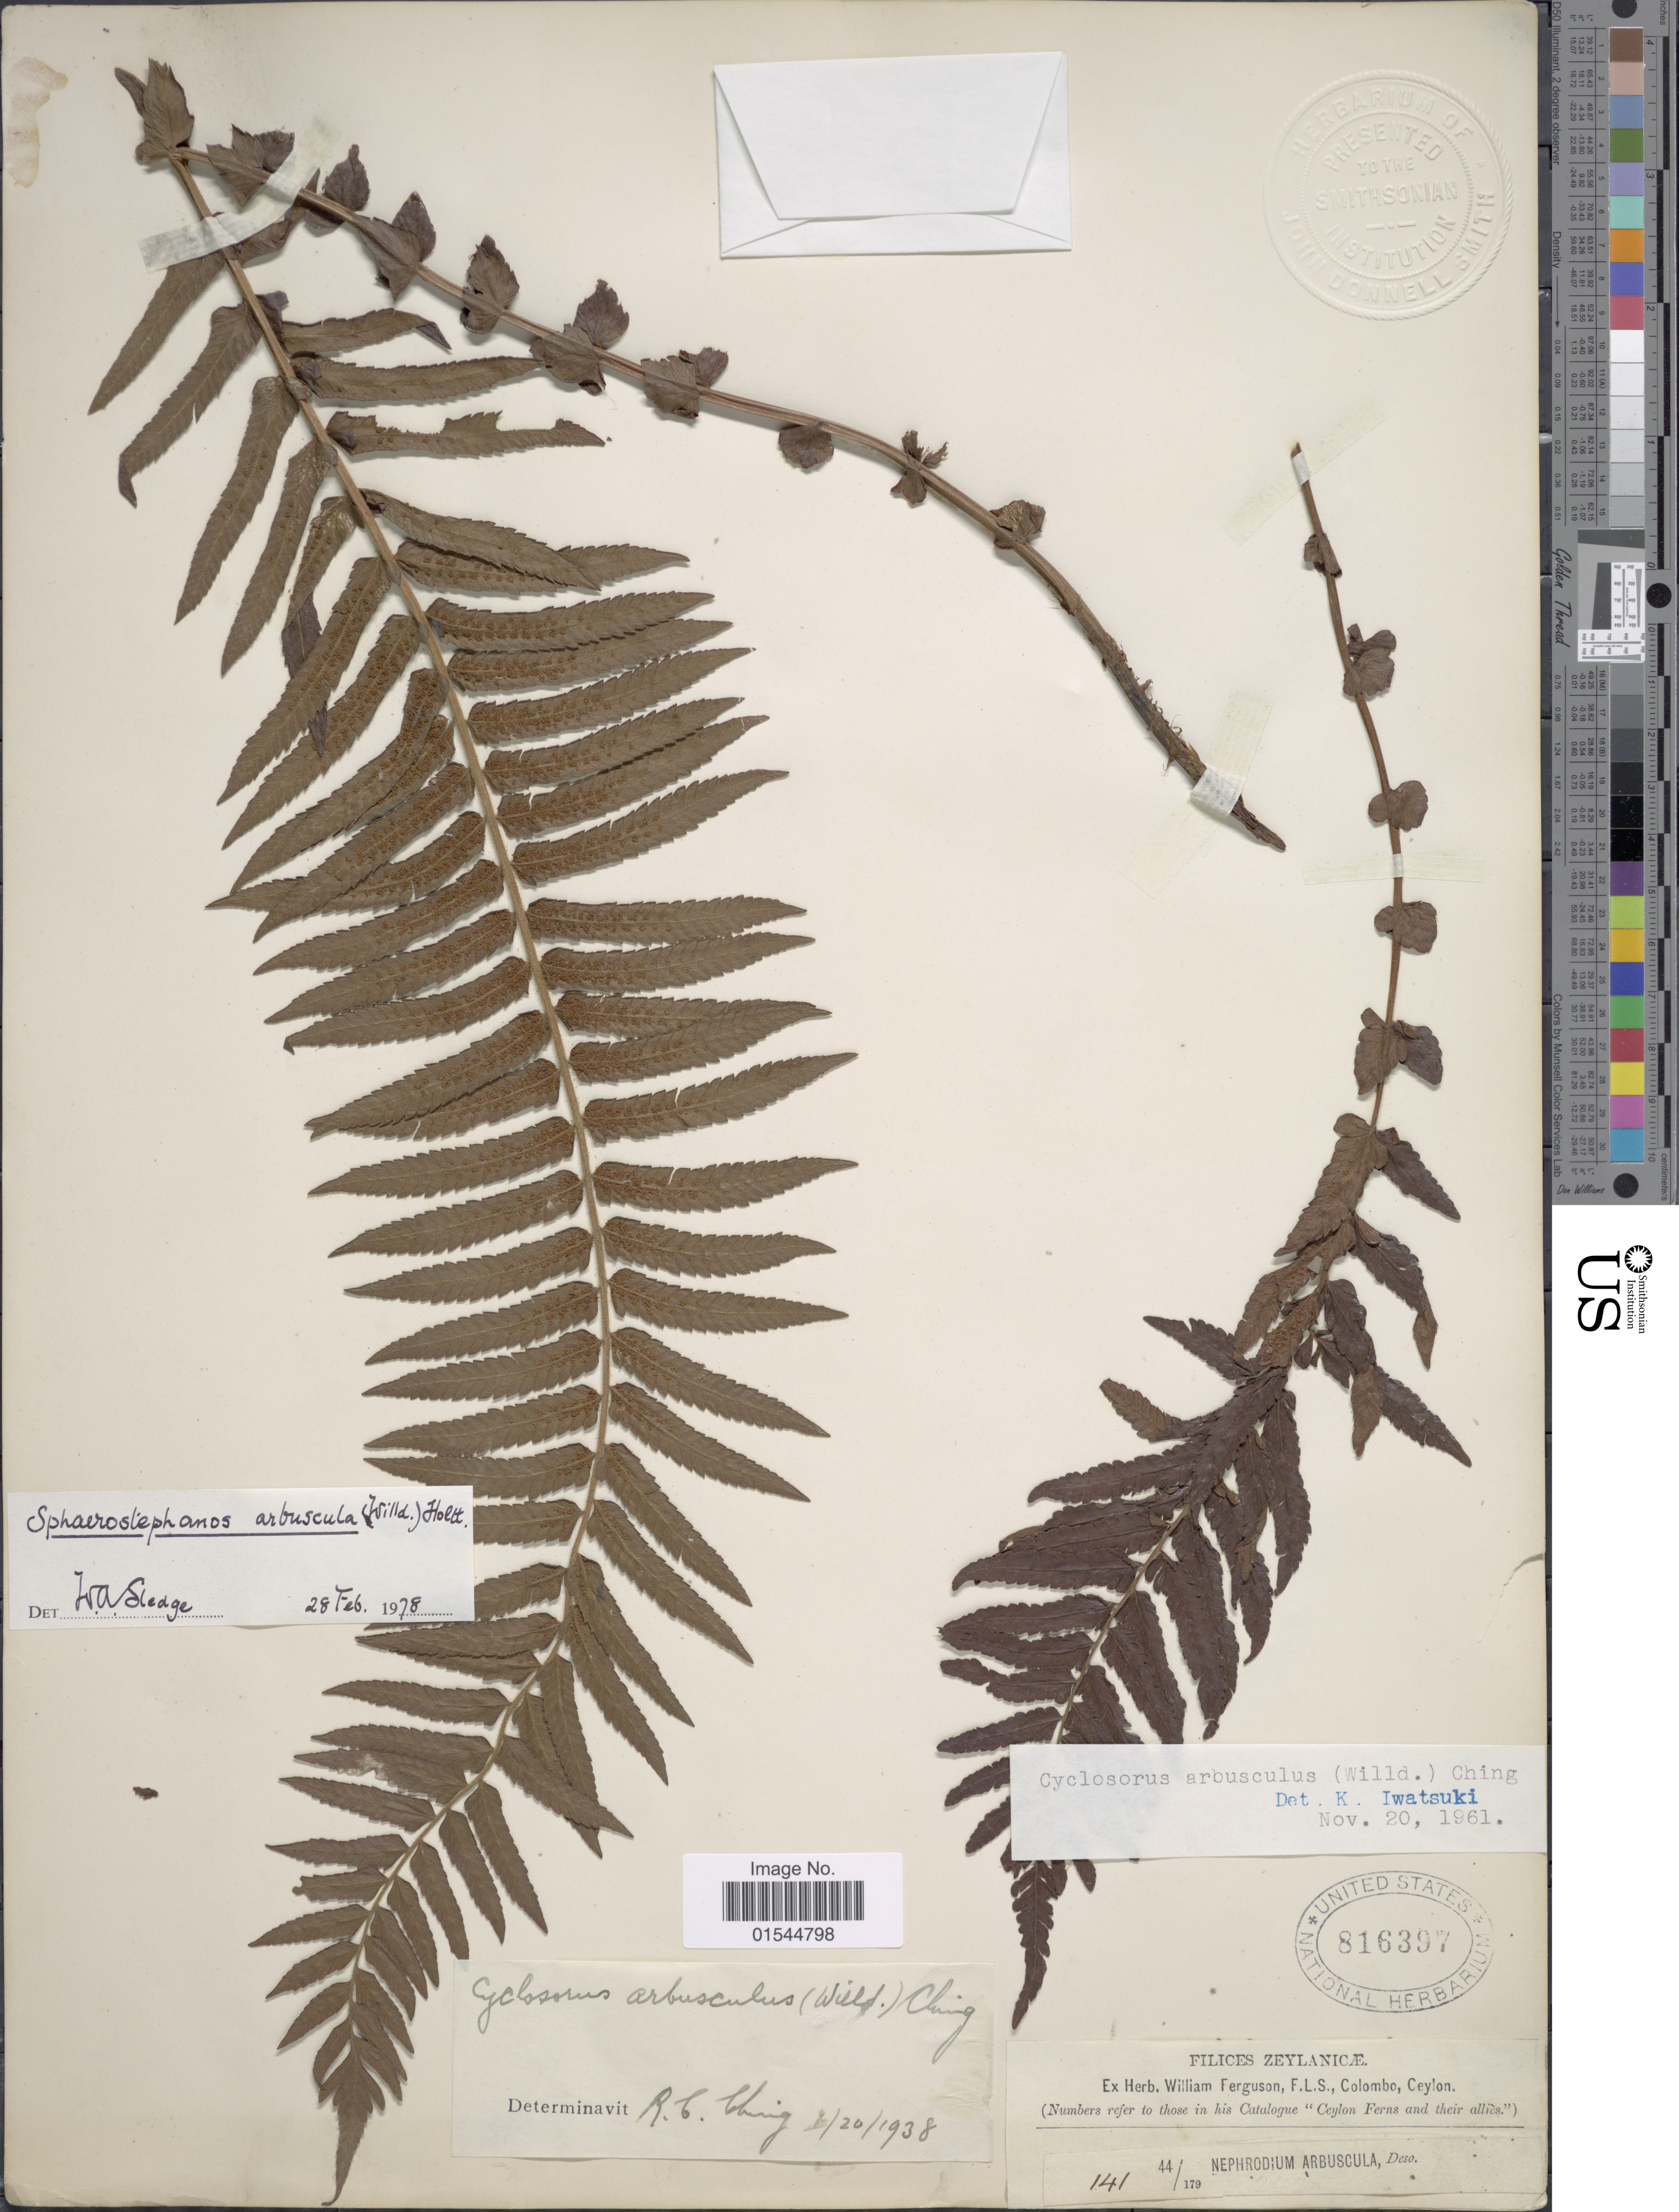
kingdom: Plantae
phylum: Tracheophyta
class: Polypodiopsida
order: Polypodiales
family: Thelypteridaceae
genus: Sphaerostephanos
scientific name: Sphaerostephanos arbuscula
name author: (Willd.) Holttum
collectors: ex herb. W. Ferguson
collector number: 141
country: Sri Lanka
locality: Zeylanicae, Colombo, Ceylon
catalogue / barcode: US 816397